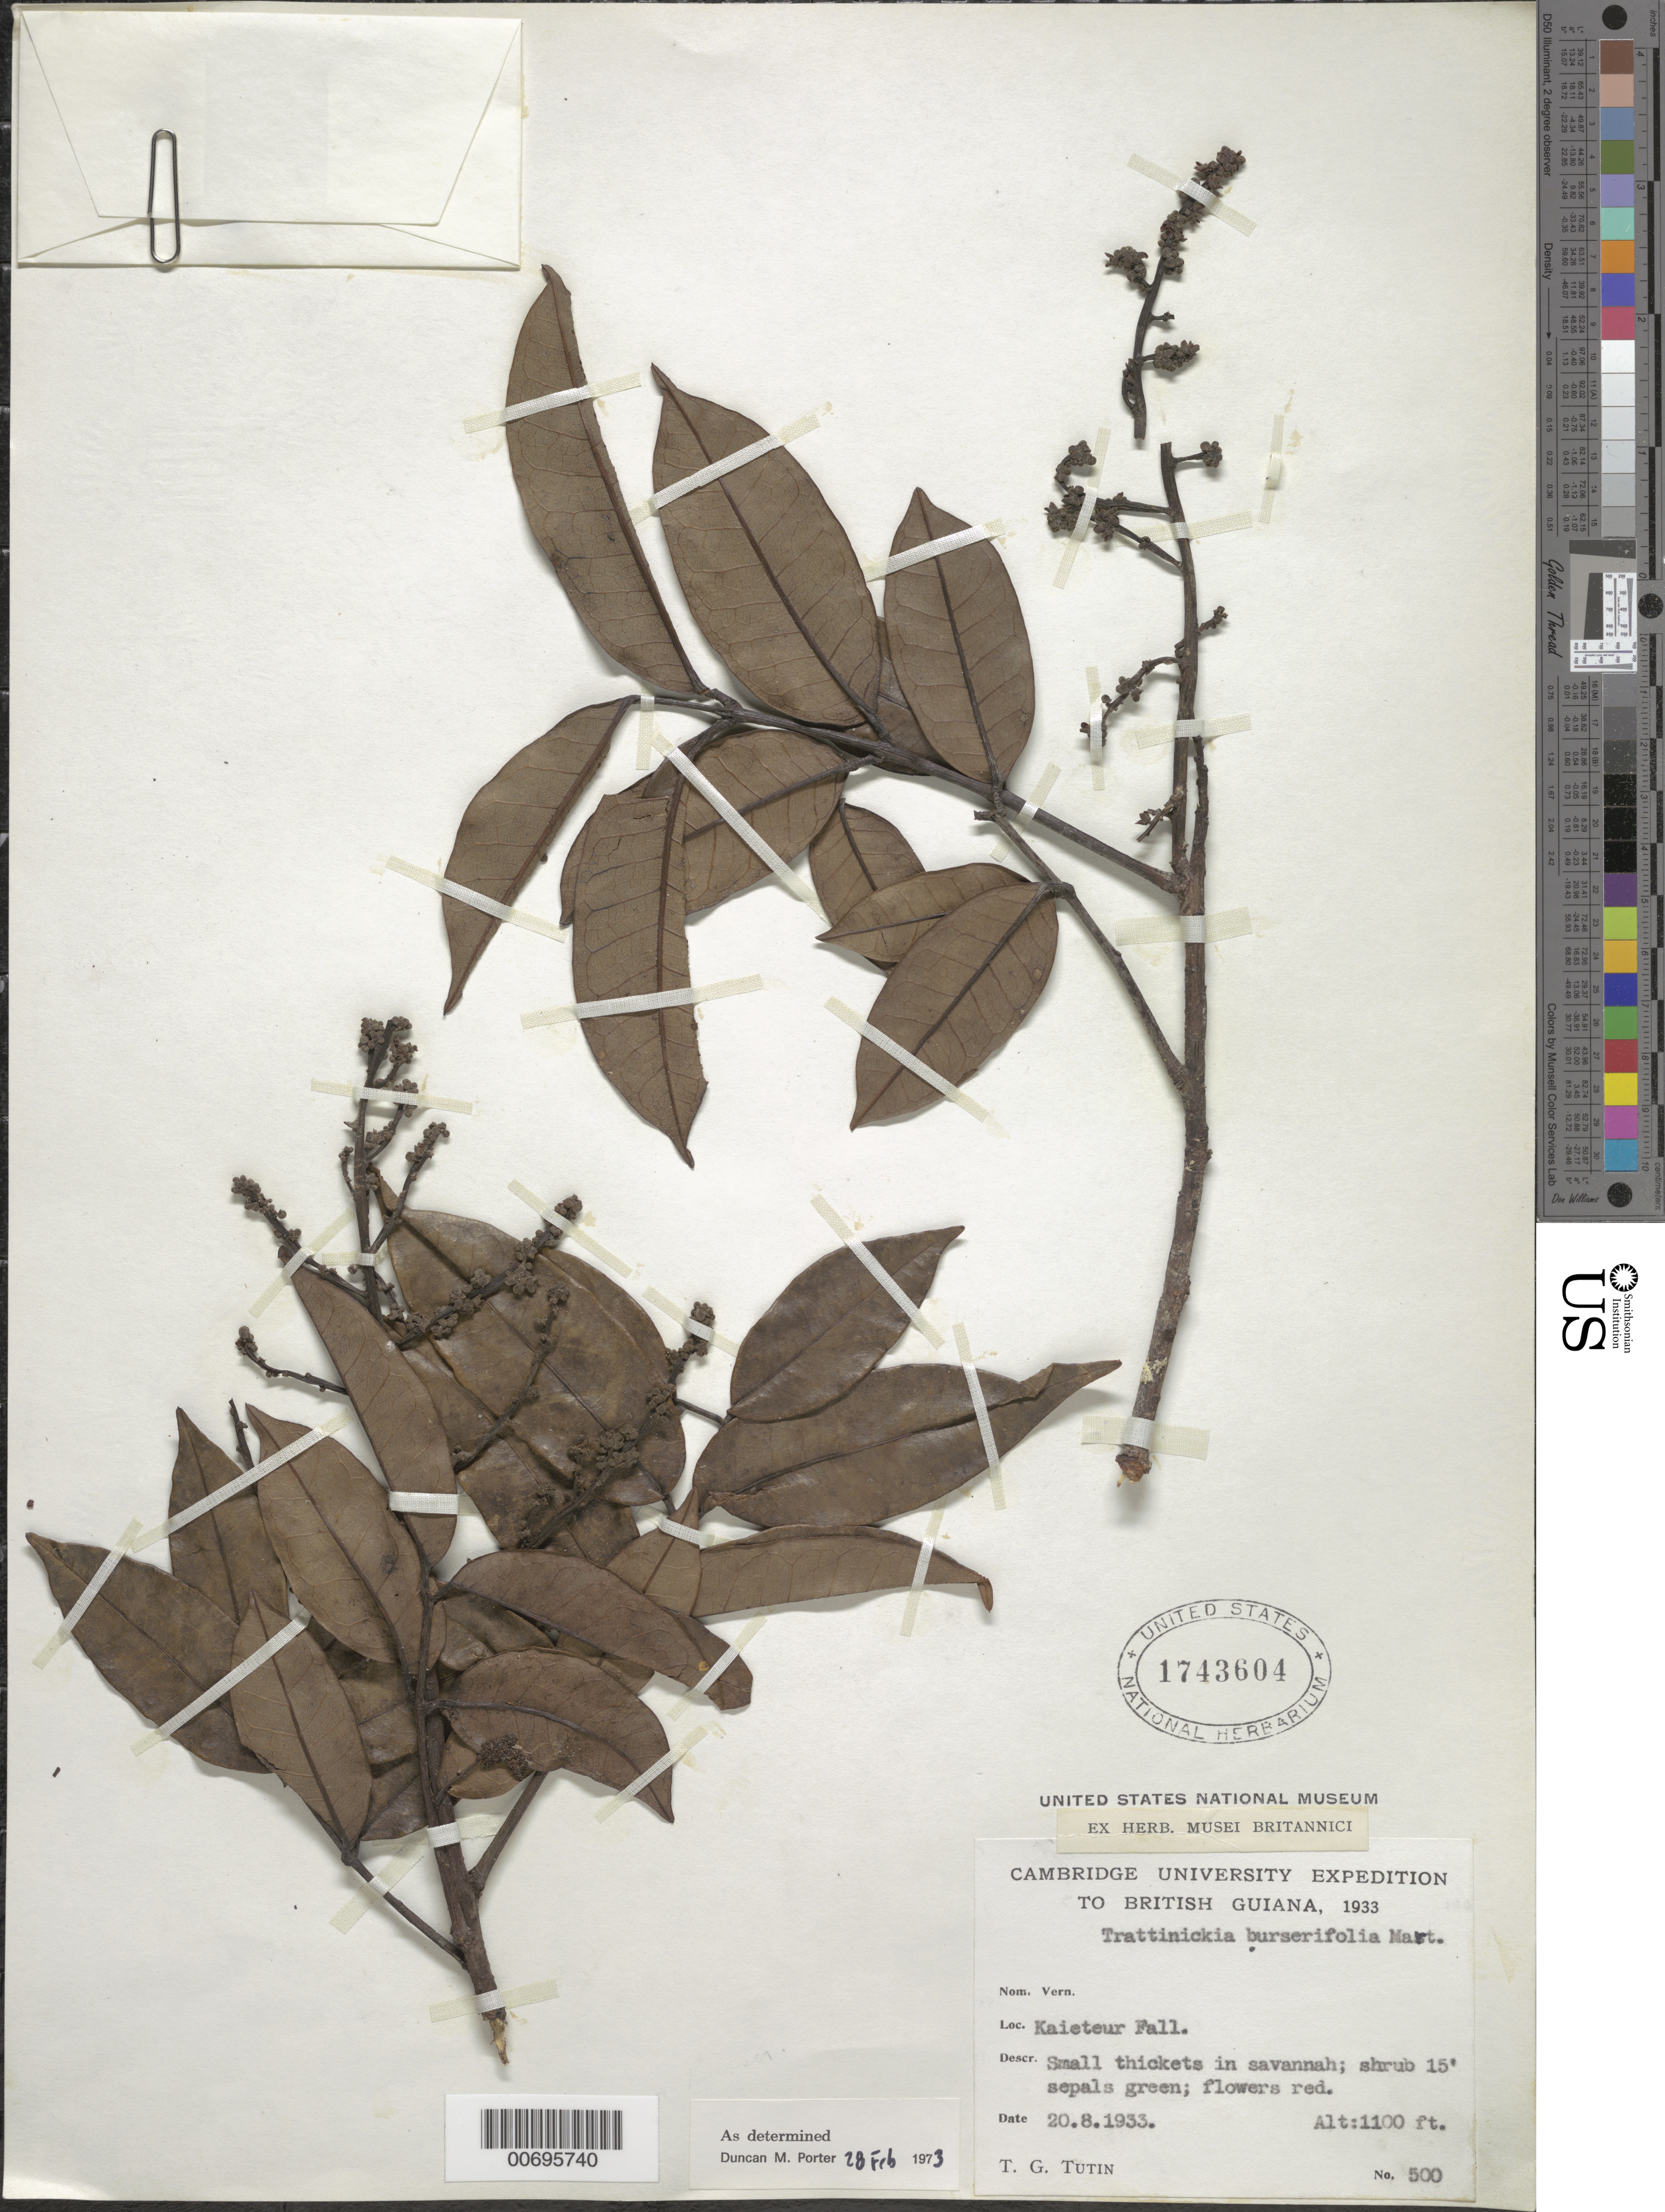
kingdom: Plantae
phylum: Tracheophyta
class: Magnoliopsida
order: Sapindales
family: Burseraceae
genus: Trattinnickia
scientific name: Trattinnickia burserifolia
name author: Mart.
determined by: Porter, D. M.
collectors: T. G. Tutin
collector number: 500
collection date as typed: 20-Aug-33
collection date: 1933-08-20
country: Guyana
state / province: Potaro-Siparuni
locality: Kaieteur Falls, Potaro R.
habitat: Small thickets in savannah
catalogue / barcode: US 1743604